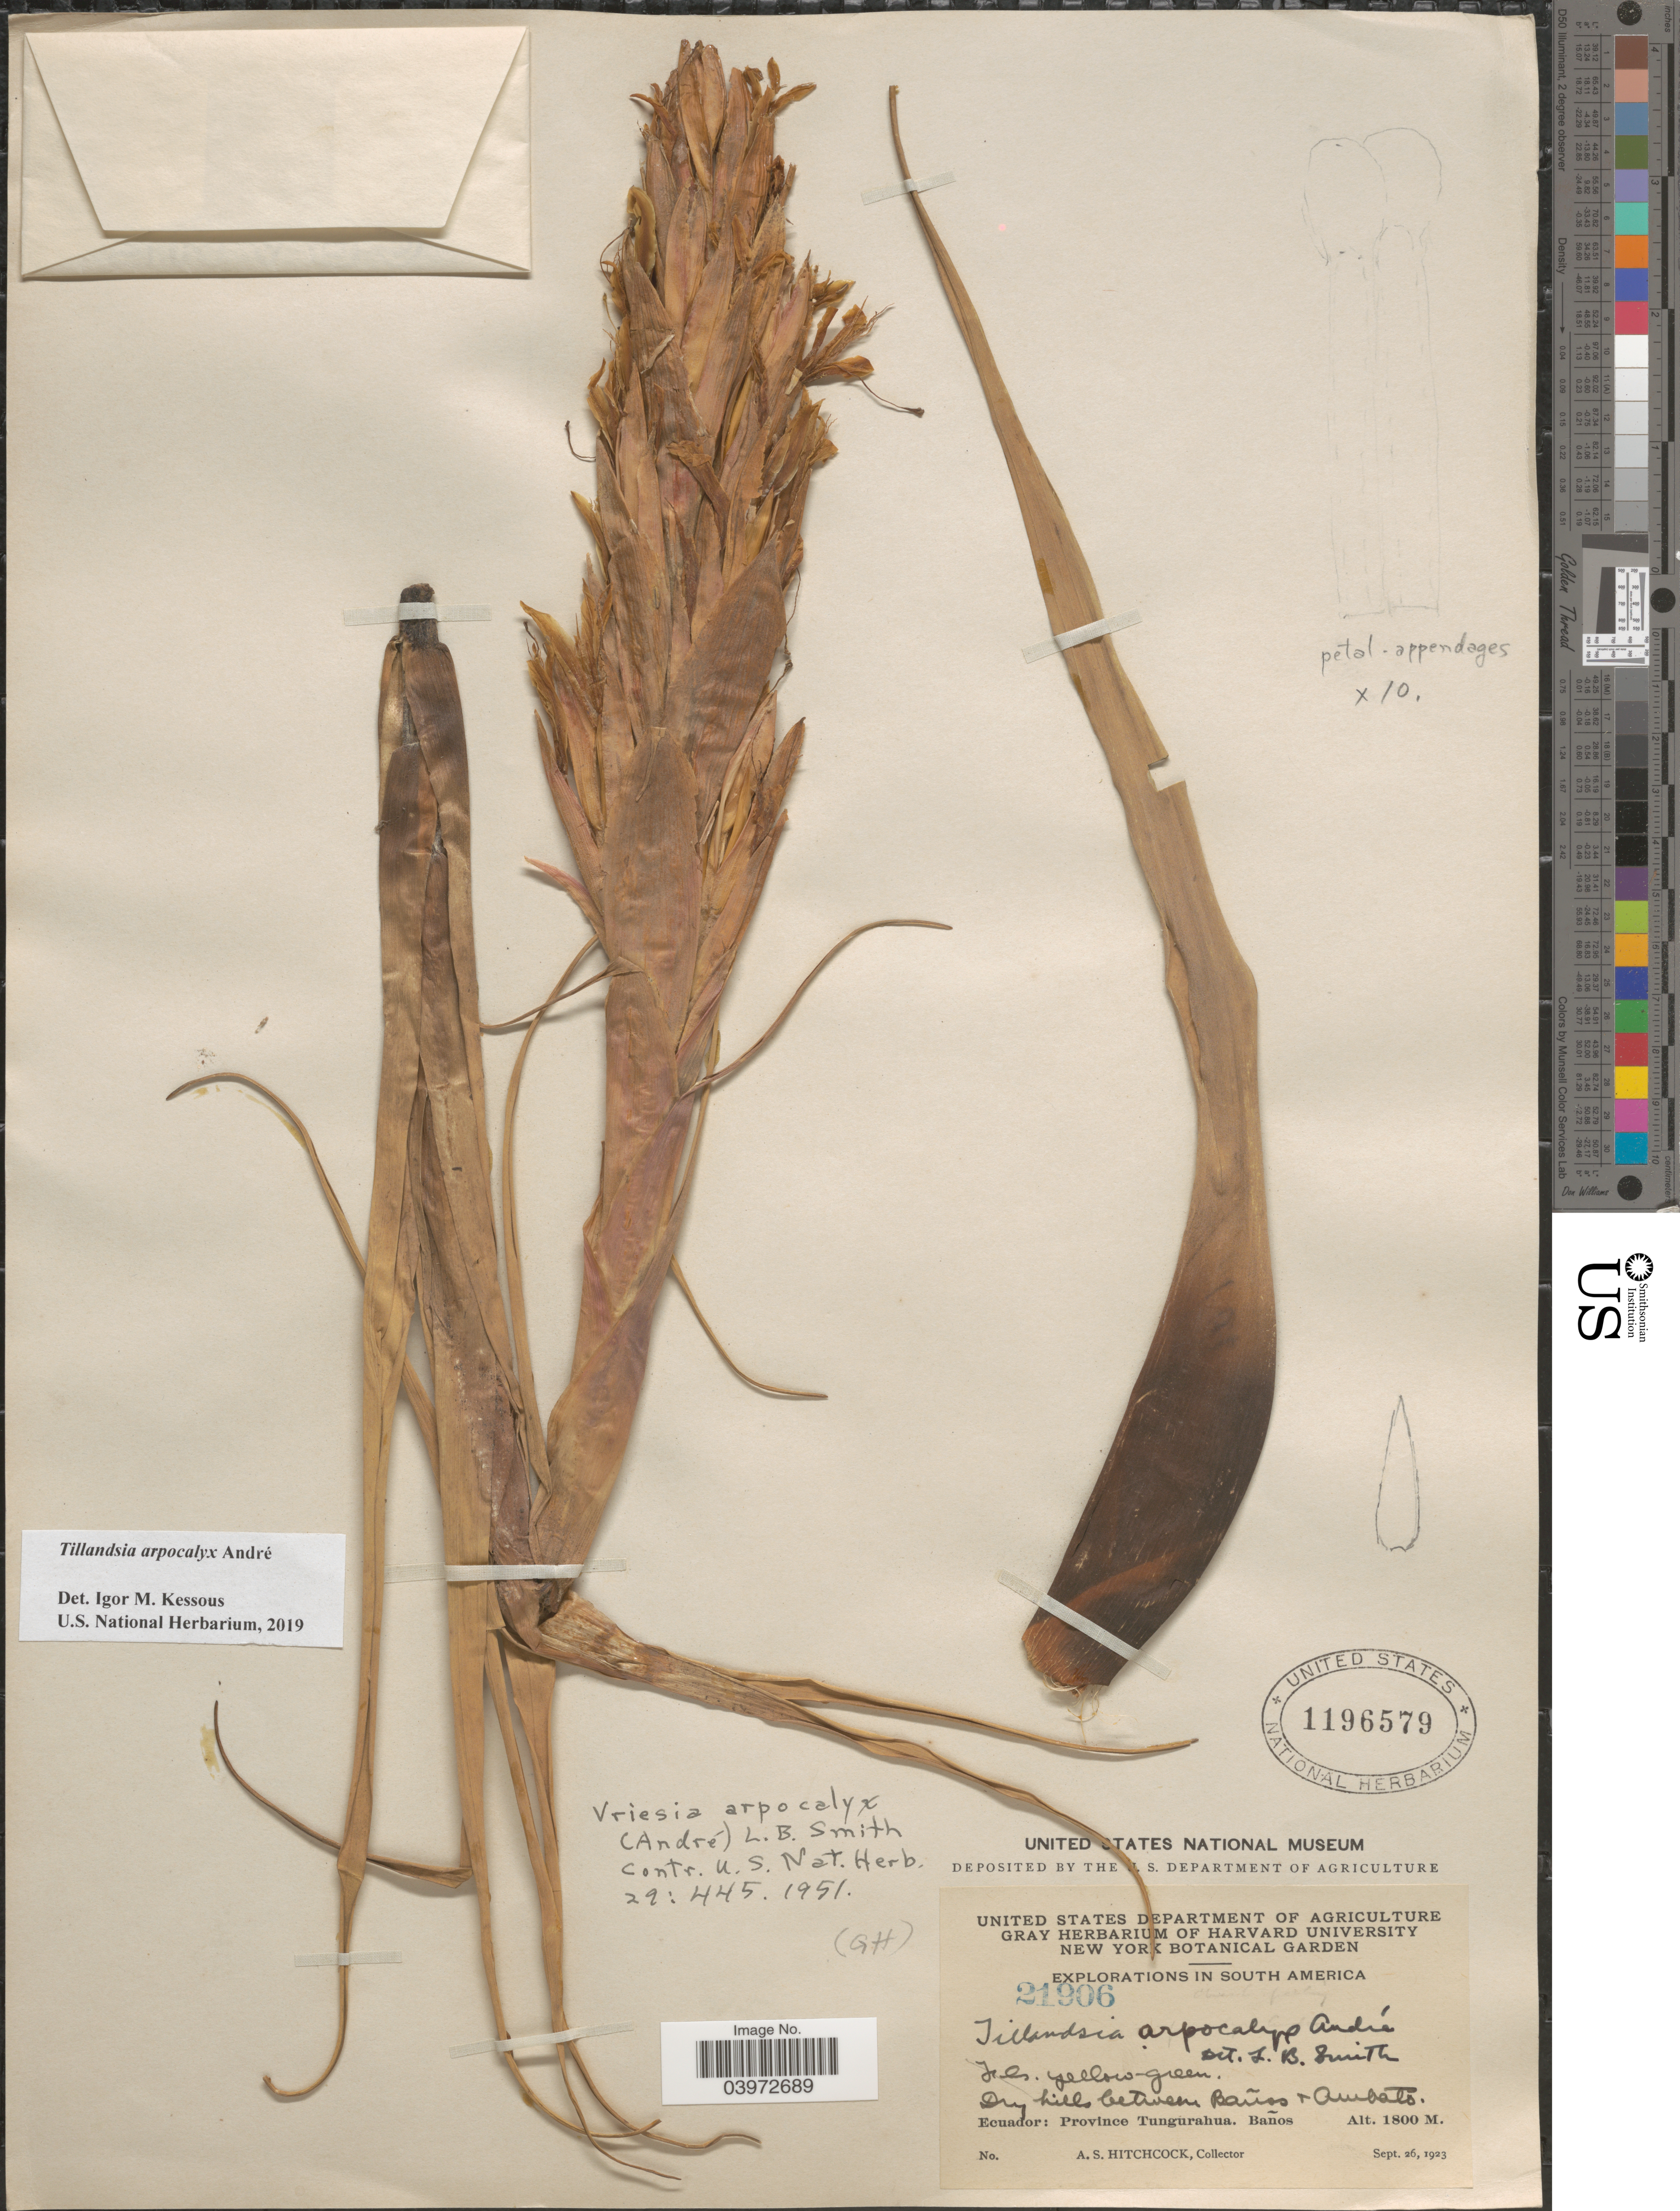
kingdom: Plantae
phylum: Tracheophyta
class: Liliopsida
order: Poales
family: Bromeliaceae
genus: Tillandsia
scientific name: Tillandsia arpocalyx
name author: André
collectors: A. S. Hitchcock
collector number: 21906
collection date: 1923-09-26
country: Ecuador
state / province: Tungurahua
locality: Dry hills between Baños + Ambato.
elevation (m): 1800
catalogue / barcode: US 1196579